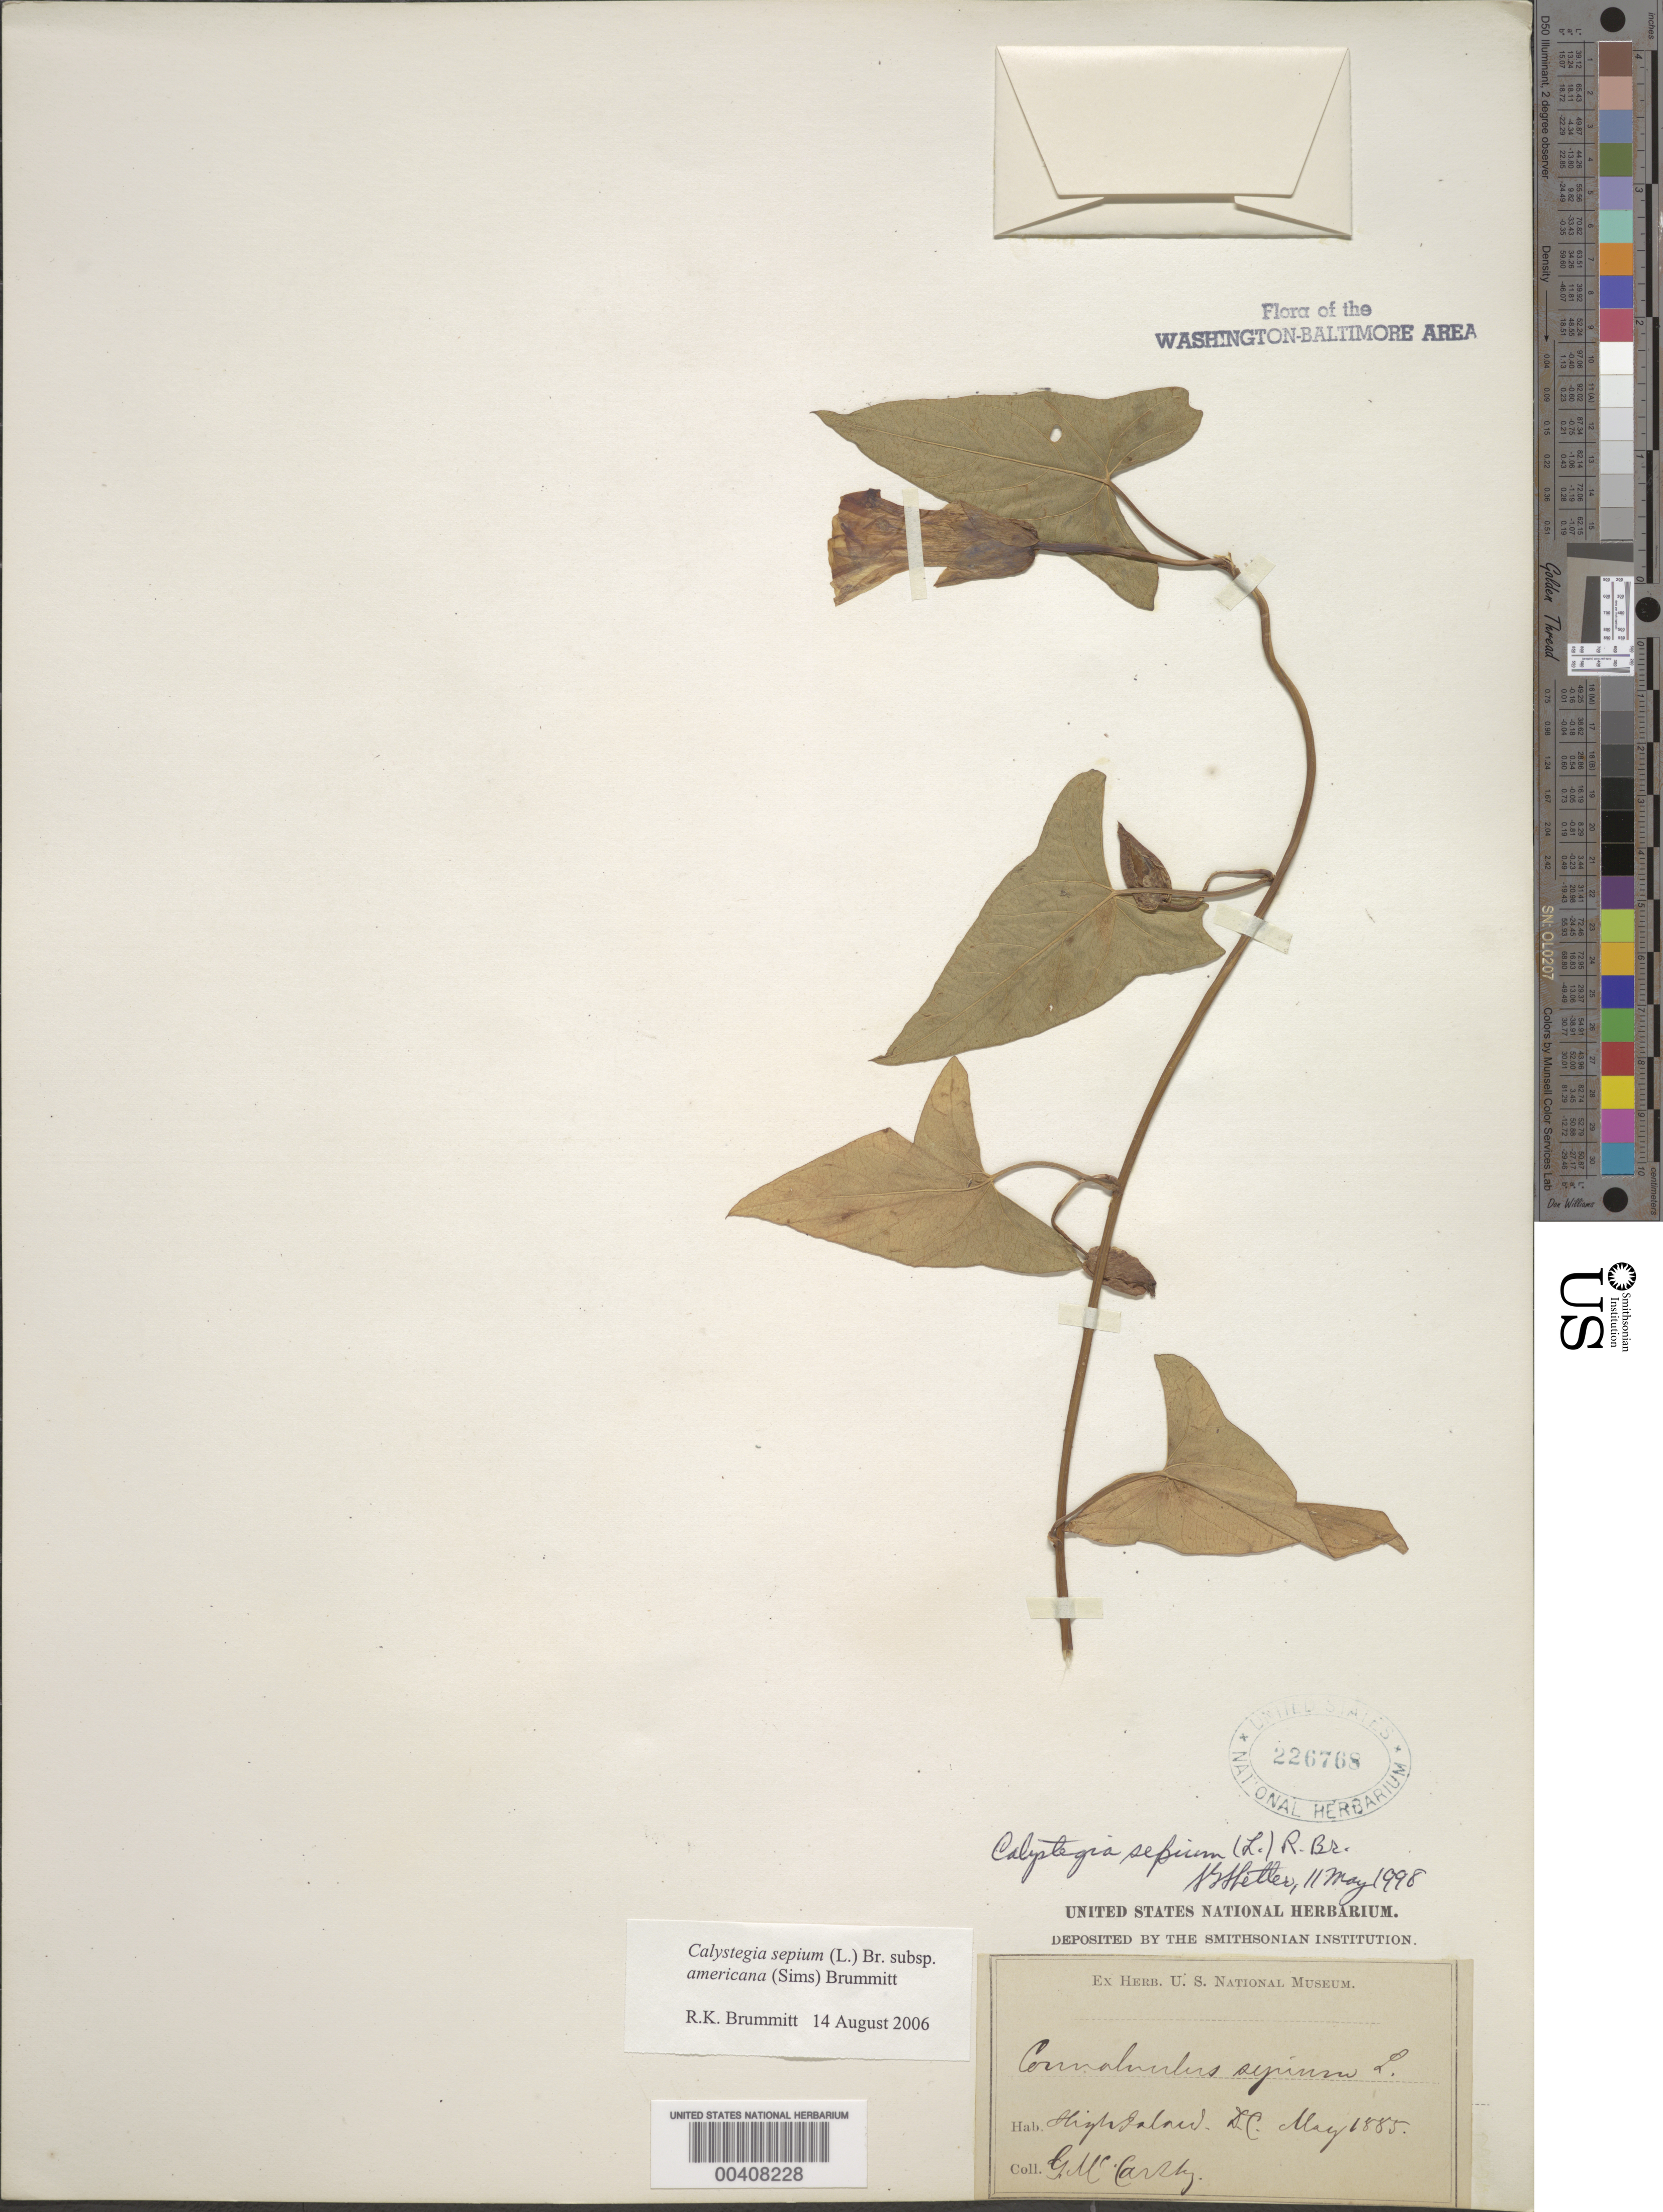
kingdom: Plantae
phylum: Tracheophyta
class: Magnoliopsida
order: Solanales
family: Convolvulaceae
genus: Calystegia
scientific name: Calystegia sepium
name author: (L.) R. Br.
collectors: G. McCarthy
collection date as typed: May 1885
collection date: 1885-05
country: United States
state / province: Maryland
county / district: Montgomery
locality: High Island C. & O. Canal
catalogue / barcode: US 226768